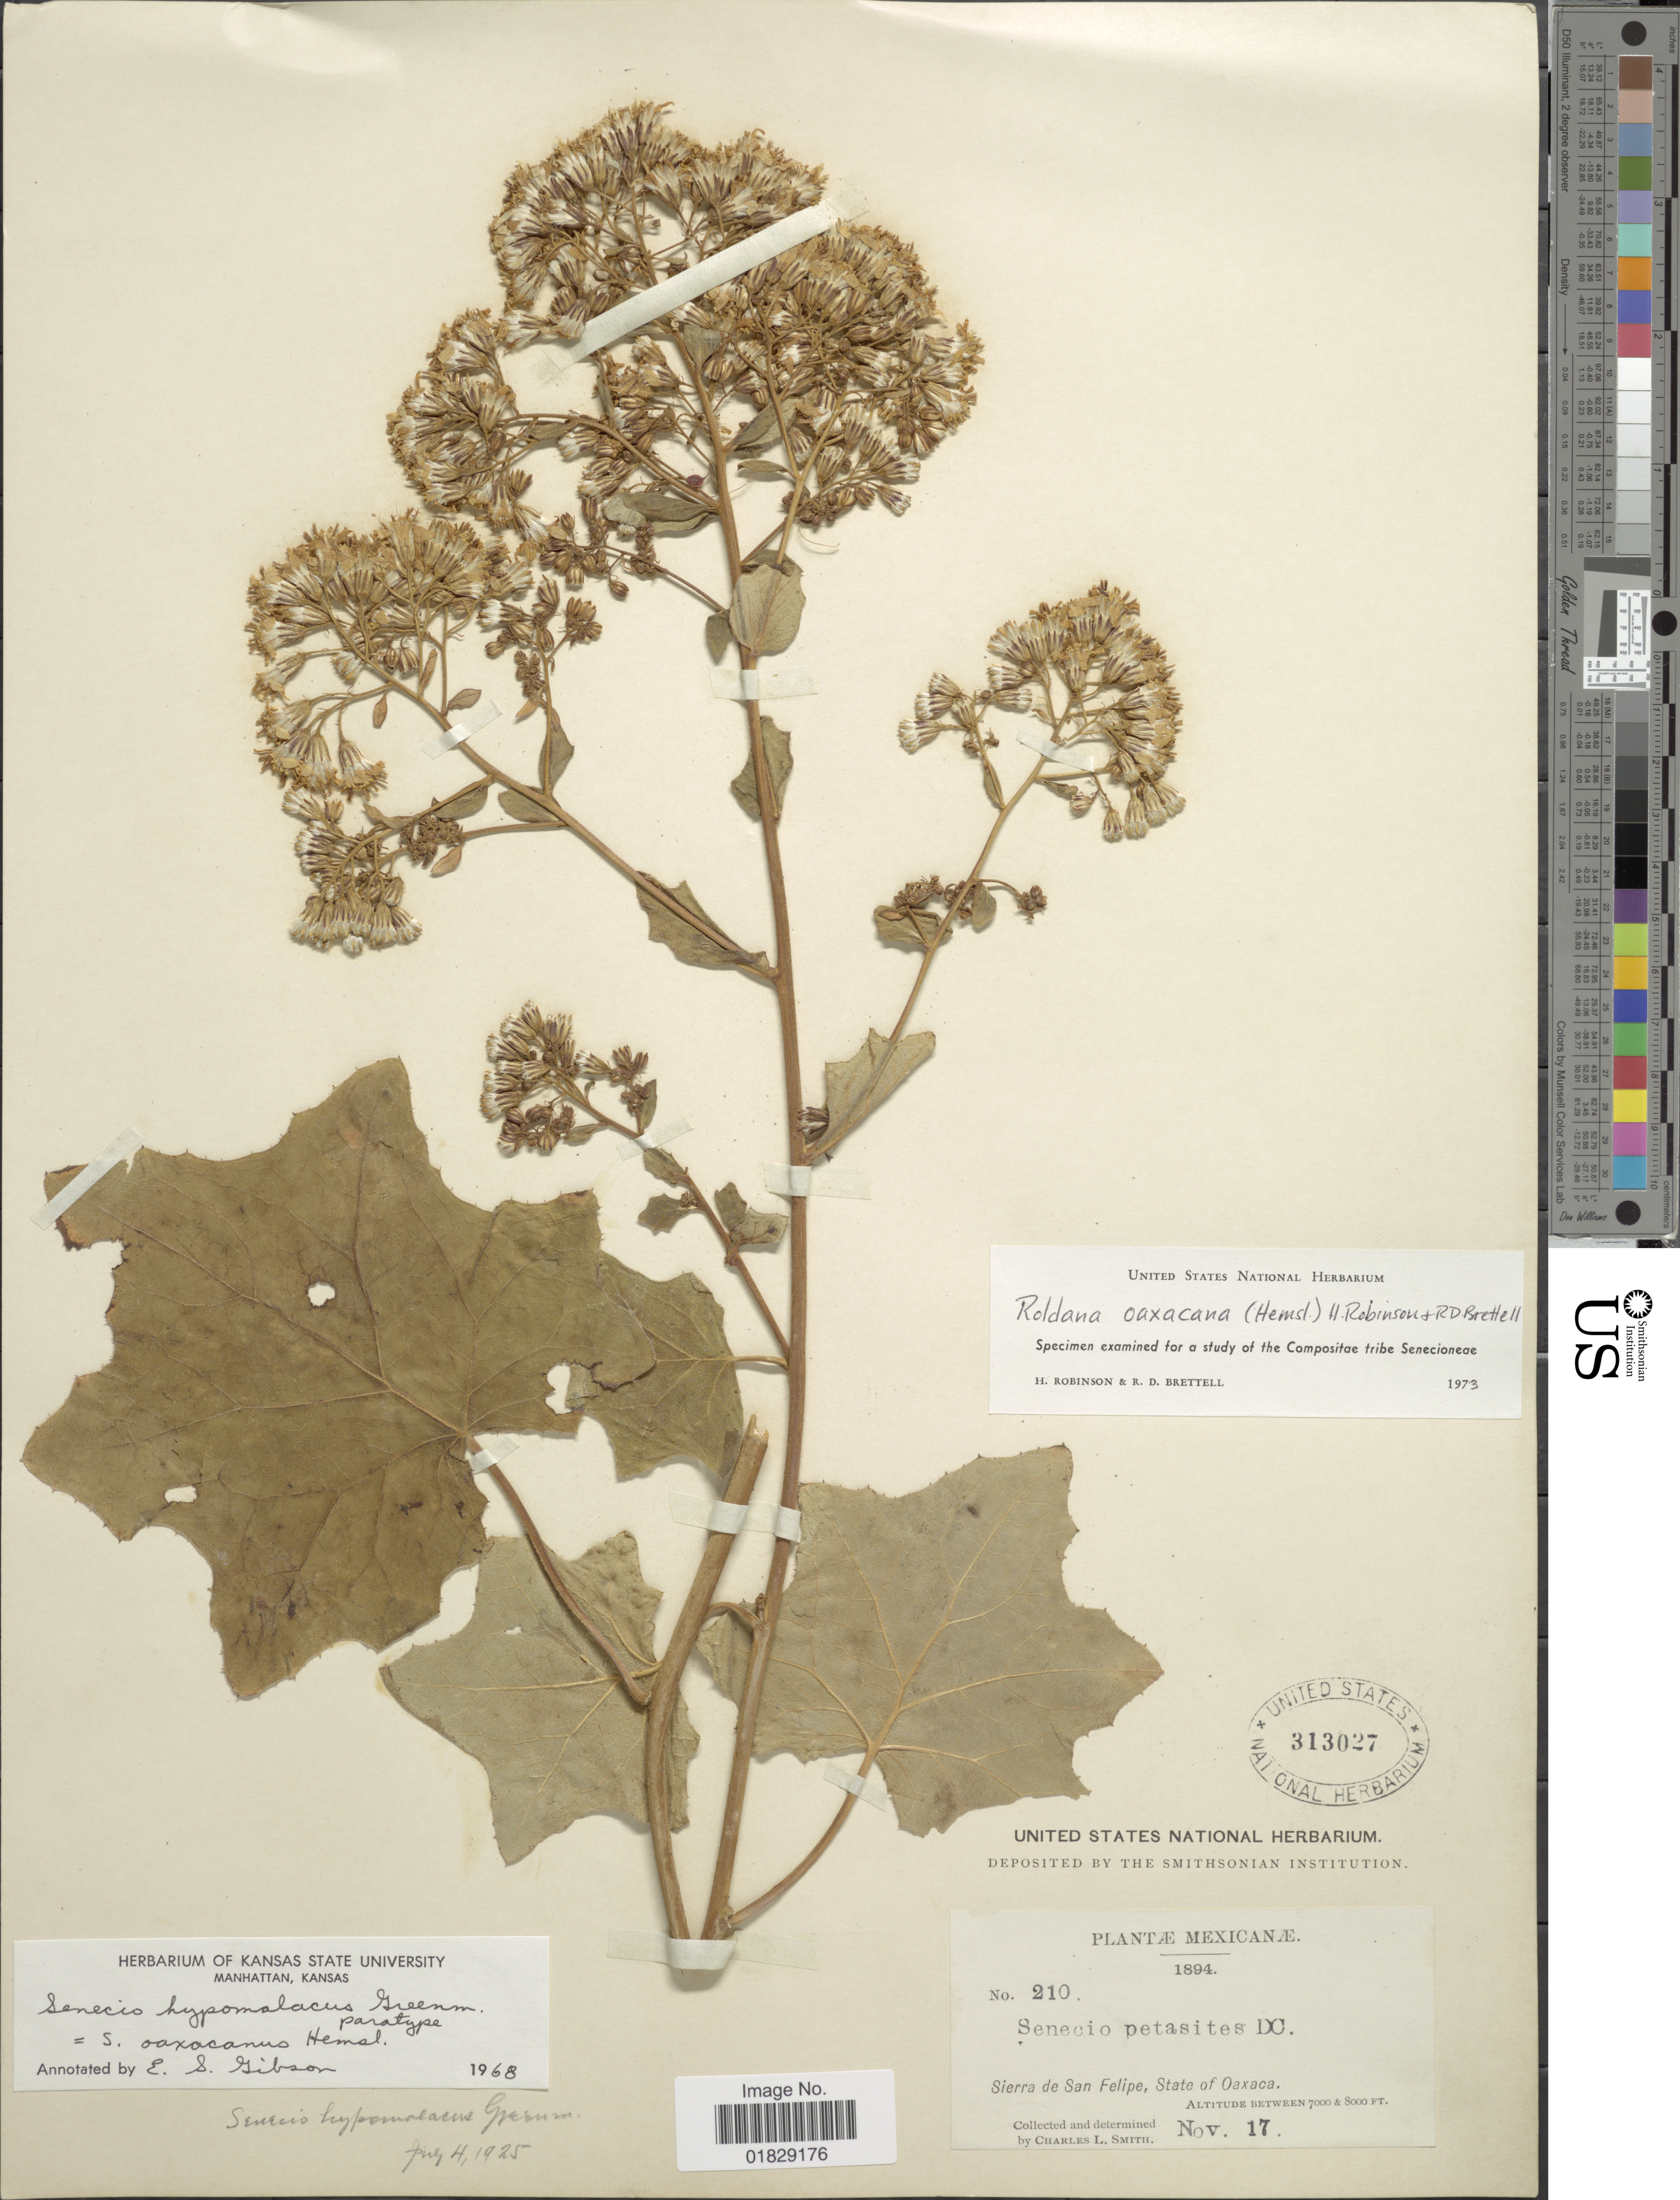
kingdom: Plantae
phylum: Tracheophyta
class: Magnoliopsida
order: Asterales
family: Asteraceae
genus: Roldana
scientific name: Roldana oaxacana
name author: (Hemsl.) H. Rob. & Brettell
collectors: C. L. Smith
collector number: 210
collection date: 1894-11-17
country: Mexico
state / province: Oaxaca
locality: Sierra de San Felipe, State of Oaxaca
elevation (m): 2134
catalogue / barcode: US 313027